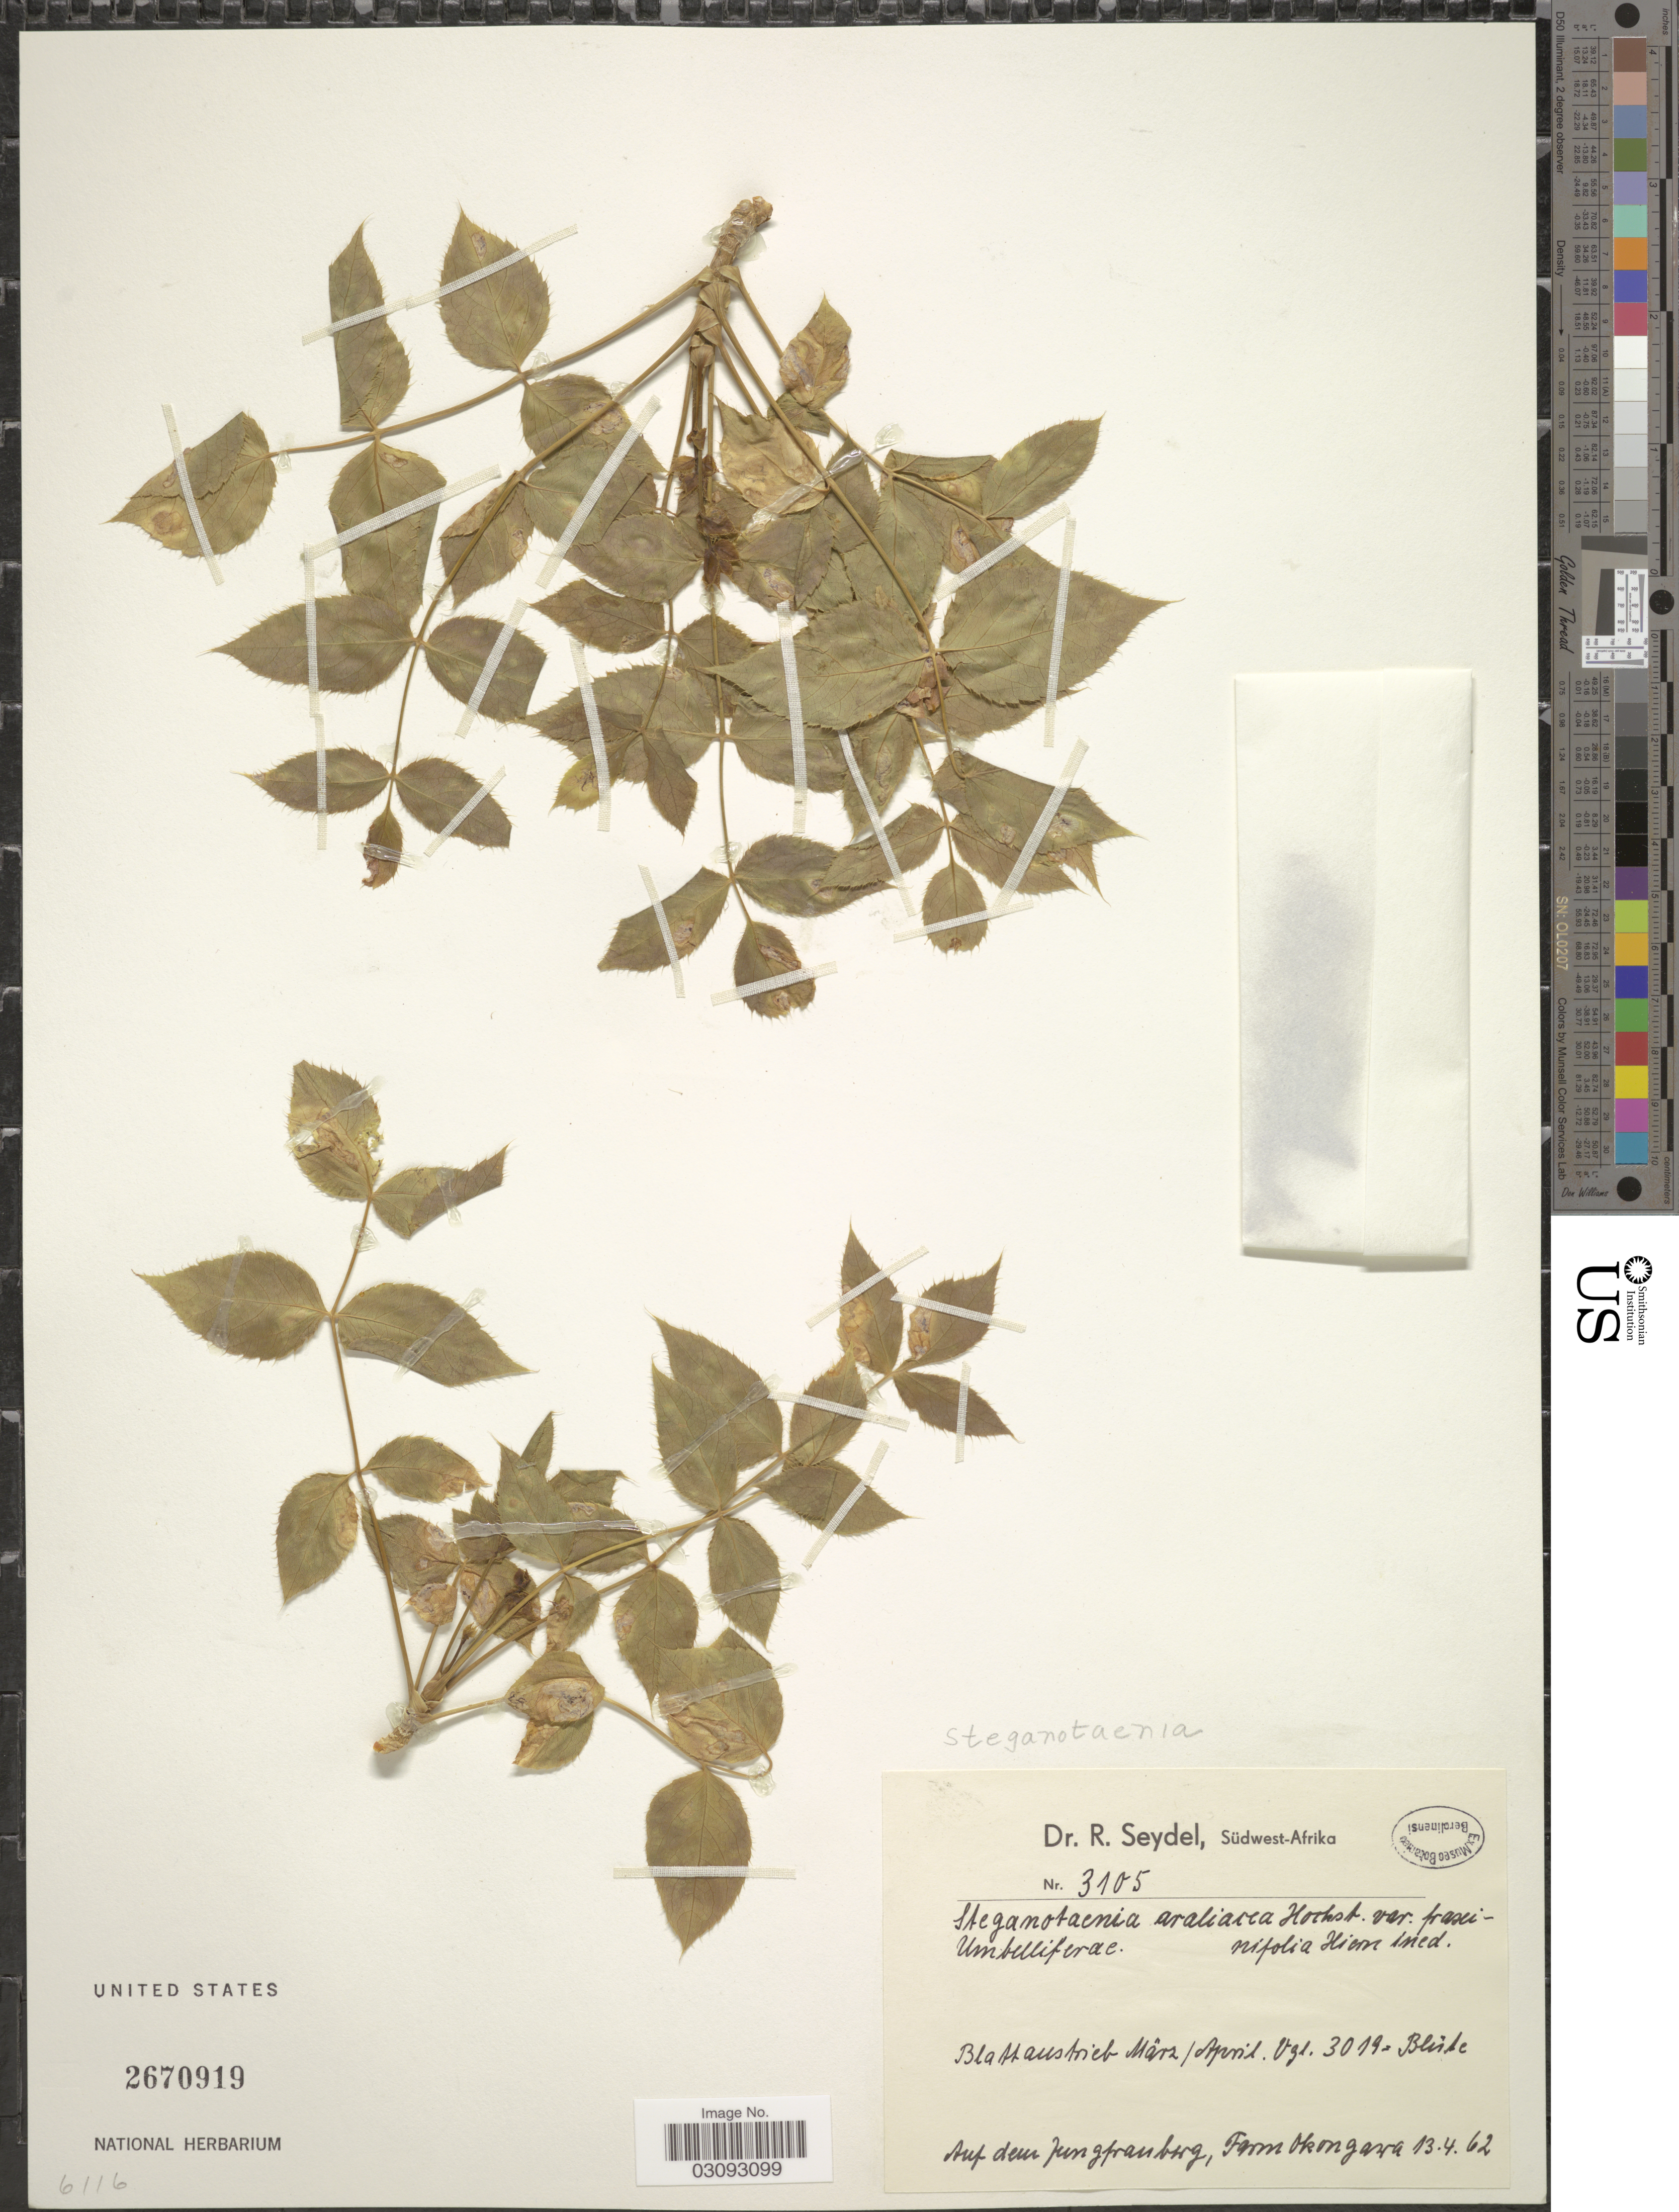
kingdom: Plantae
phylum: Tracheophyta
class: Magnoliopsida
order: Apiales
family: Apiaceae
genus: Peucedanum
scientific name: Peucedanum araliaceum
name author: (Hochst.) Benth. & Hook. f. ex Vatke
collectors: R. Seydel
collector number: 3105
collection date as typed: Transcribed d/m/y: 13/4/62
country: Namibia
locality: Südwest-Afrika. Auf dem Jungfrauberg [Southwest Africa. on the Jungfrau mountain]. Farm Okongawa.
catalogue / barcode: US 2670919